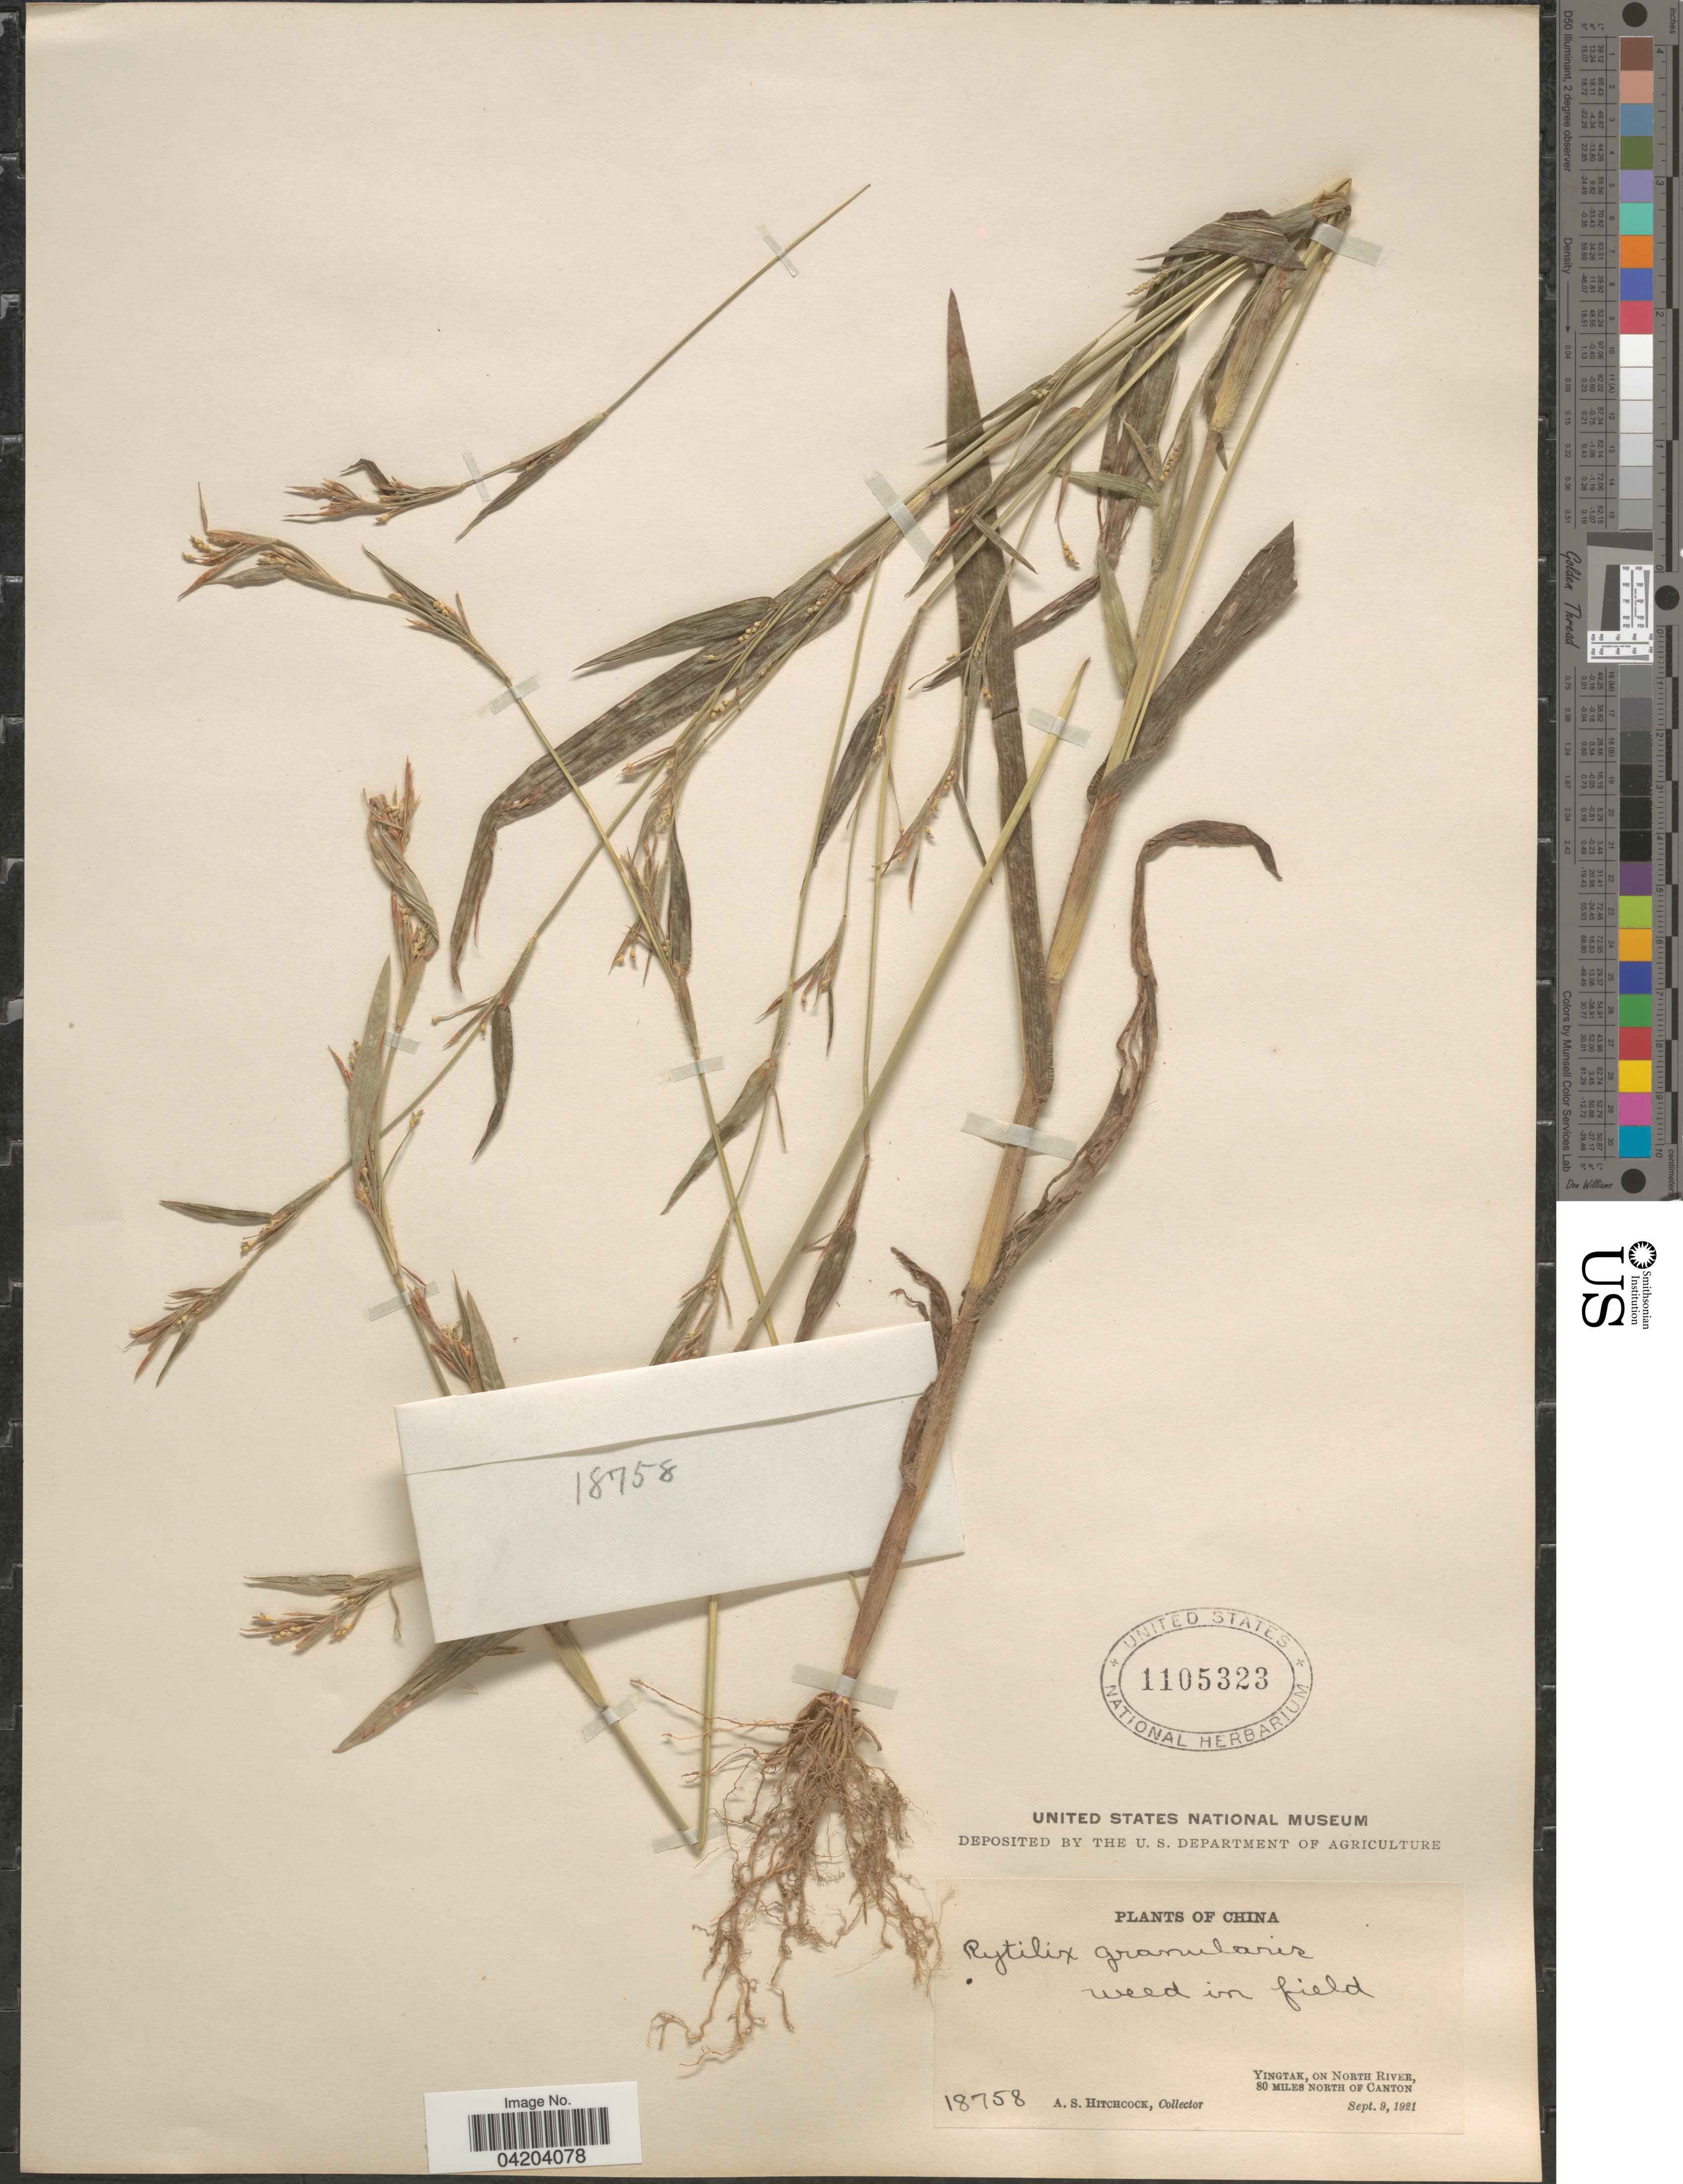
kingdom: Plantae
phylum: Tracheophyta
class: Liliopsida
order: Poales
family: Poaceae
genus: Mnesithea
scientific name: Mnesithea granularis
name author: (L.) de Koning & Sosef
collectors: A. S. Hitchcock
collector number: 18758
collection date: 1921-09-09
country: China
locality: Yingtak, on North River, 80 miles north of Canton.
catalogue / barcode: US 1105323